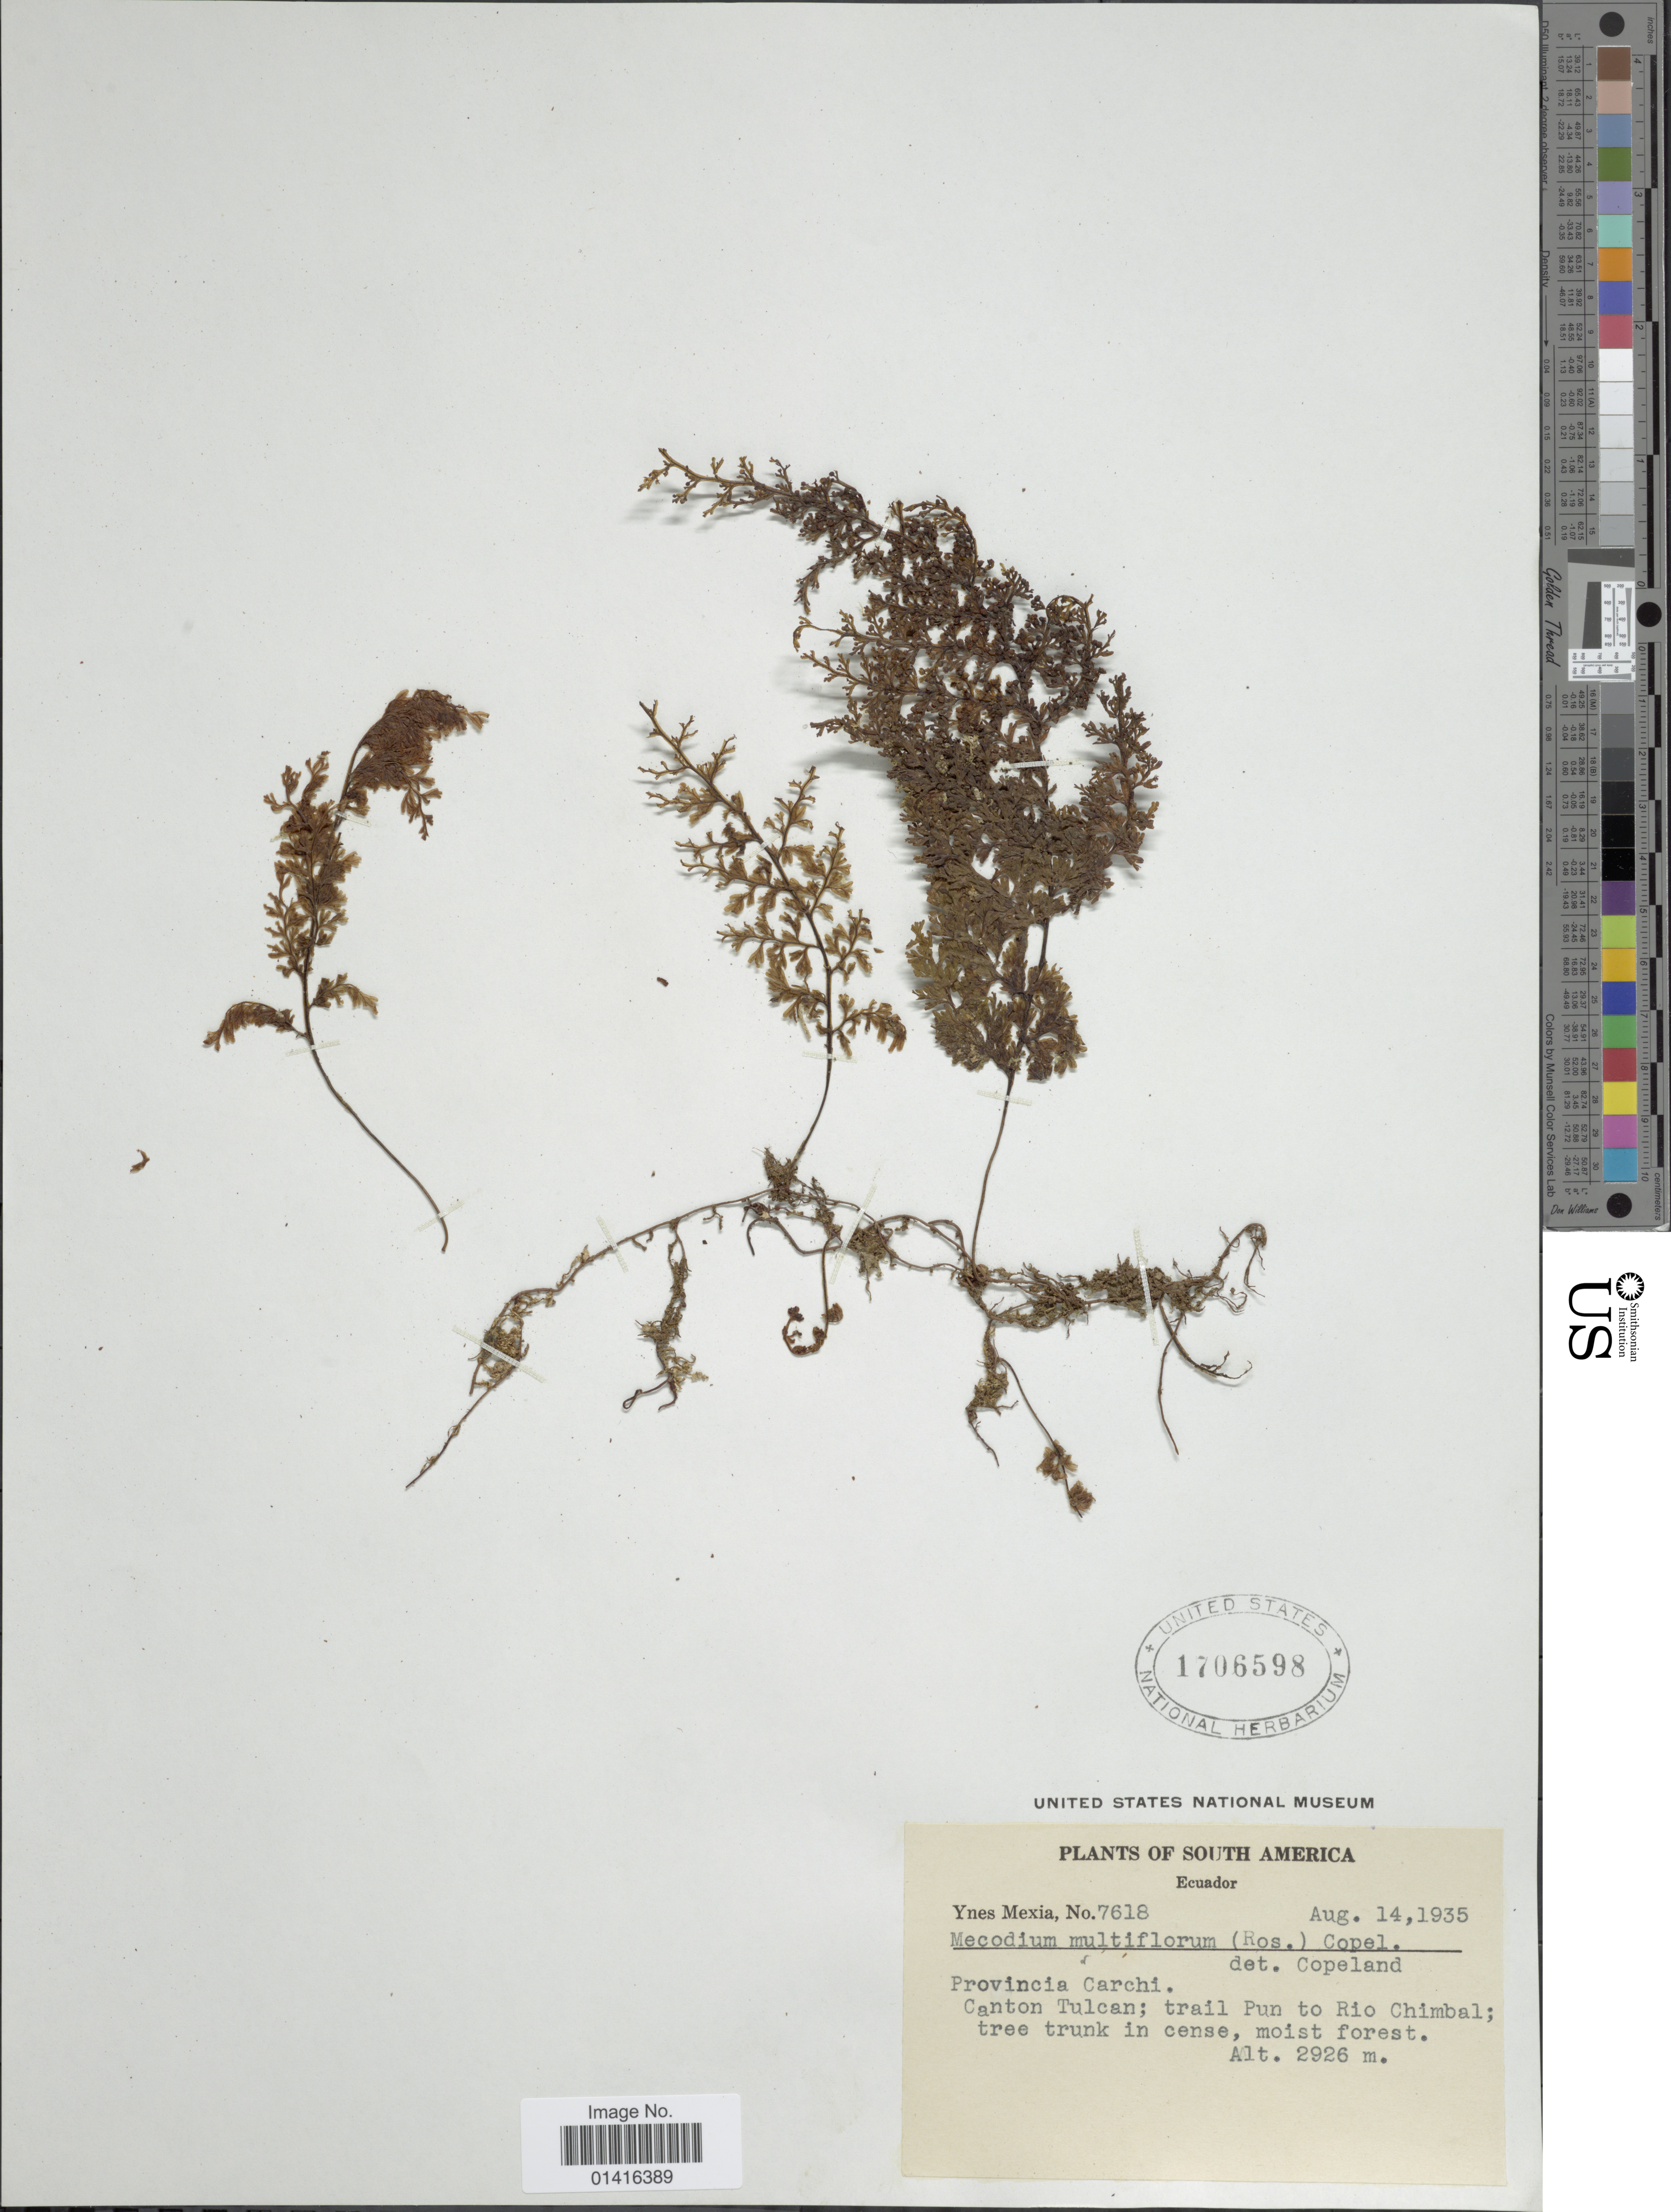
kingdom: Plantae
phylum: Tracheophyta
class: Polypodiopsida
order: Hymenophyllales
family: Hymenophyllaceae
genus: Hymenophyllum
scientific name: Hymenophyllum myriocarpum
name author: Hook.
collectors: Y. Mexia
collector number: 7618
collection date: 1935-08-14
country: Ecuador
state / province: Carchi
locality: Canton Tulcan; trail Pun to Rio Chimbal.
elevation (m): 2926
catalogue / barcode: US 1706598